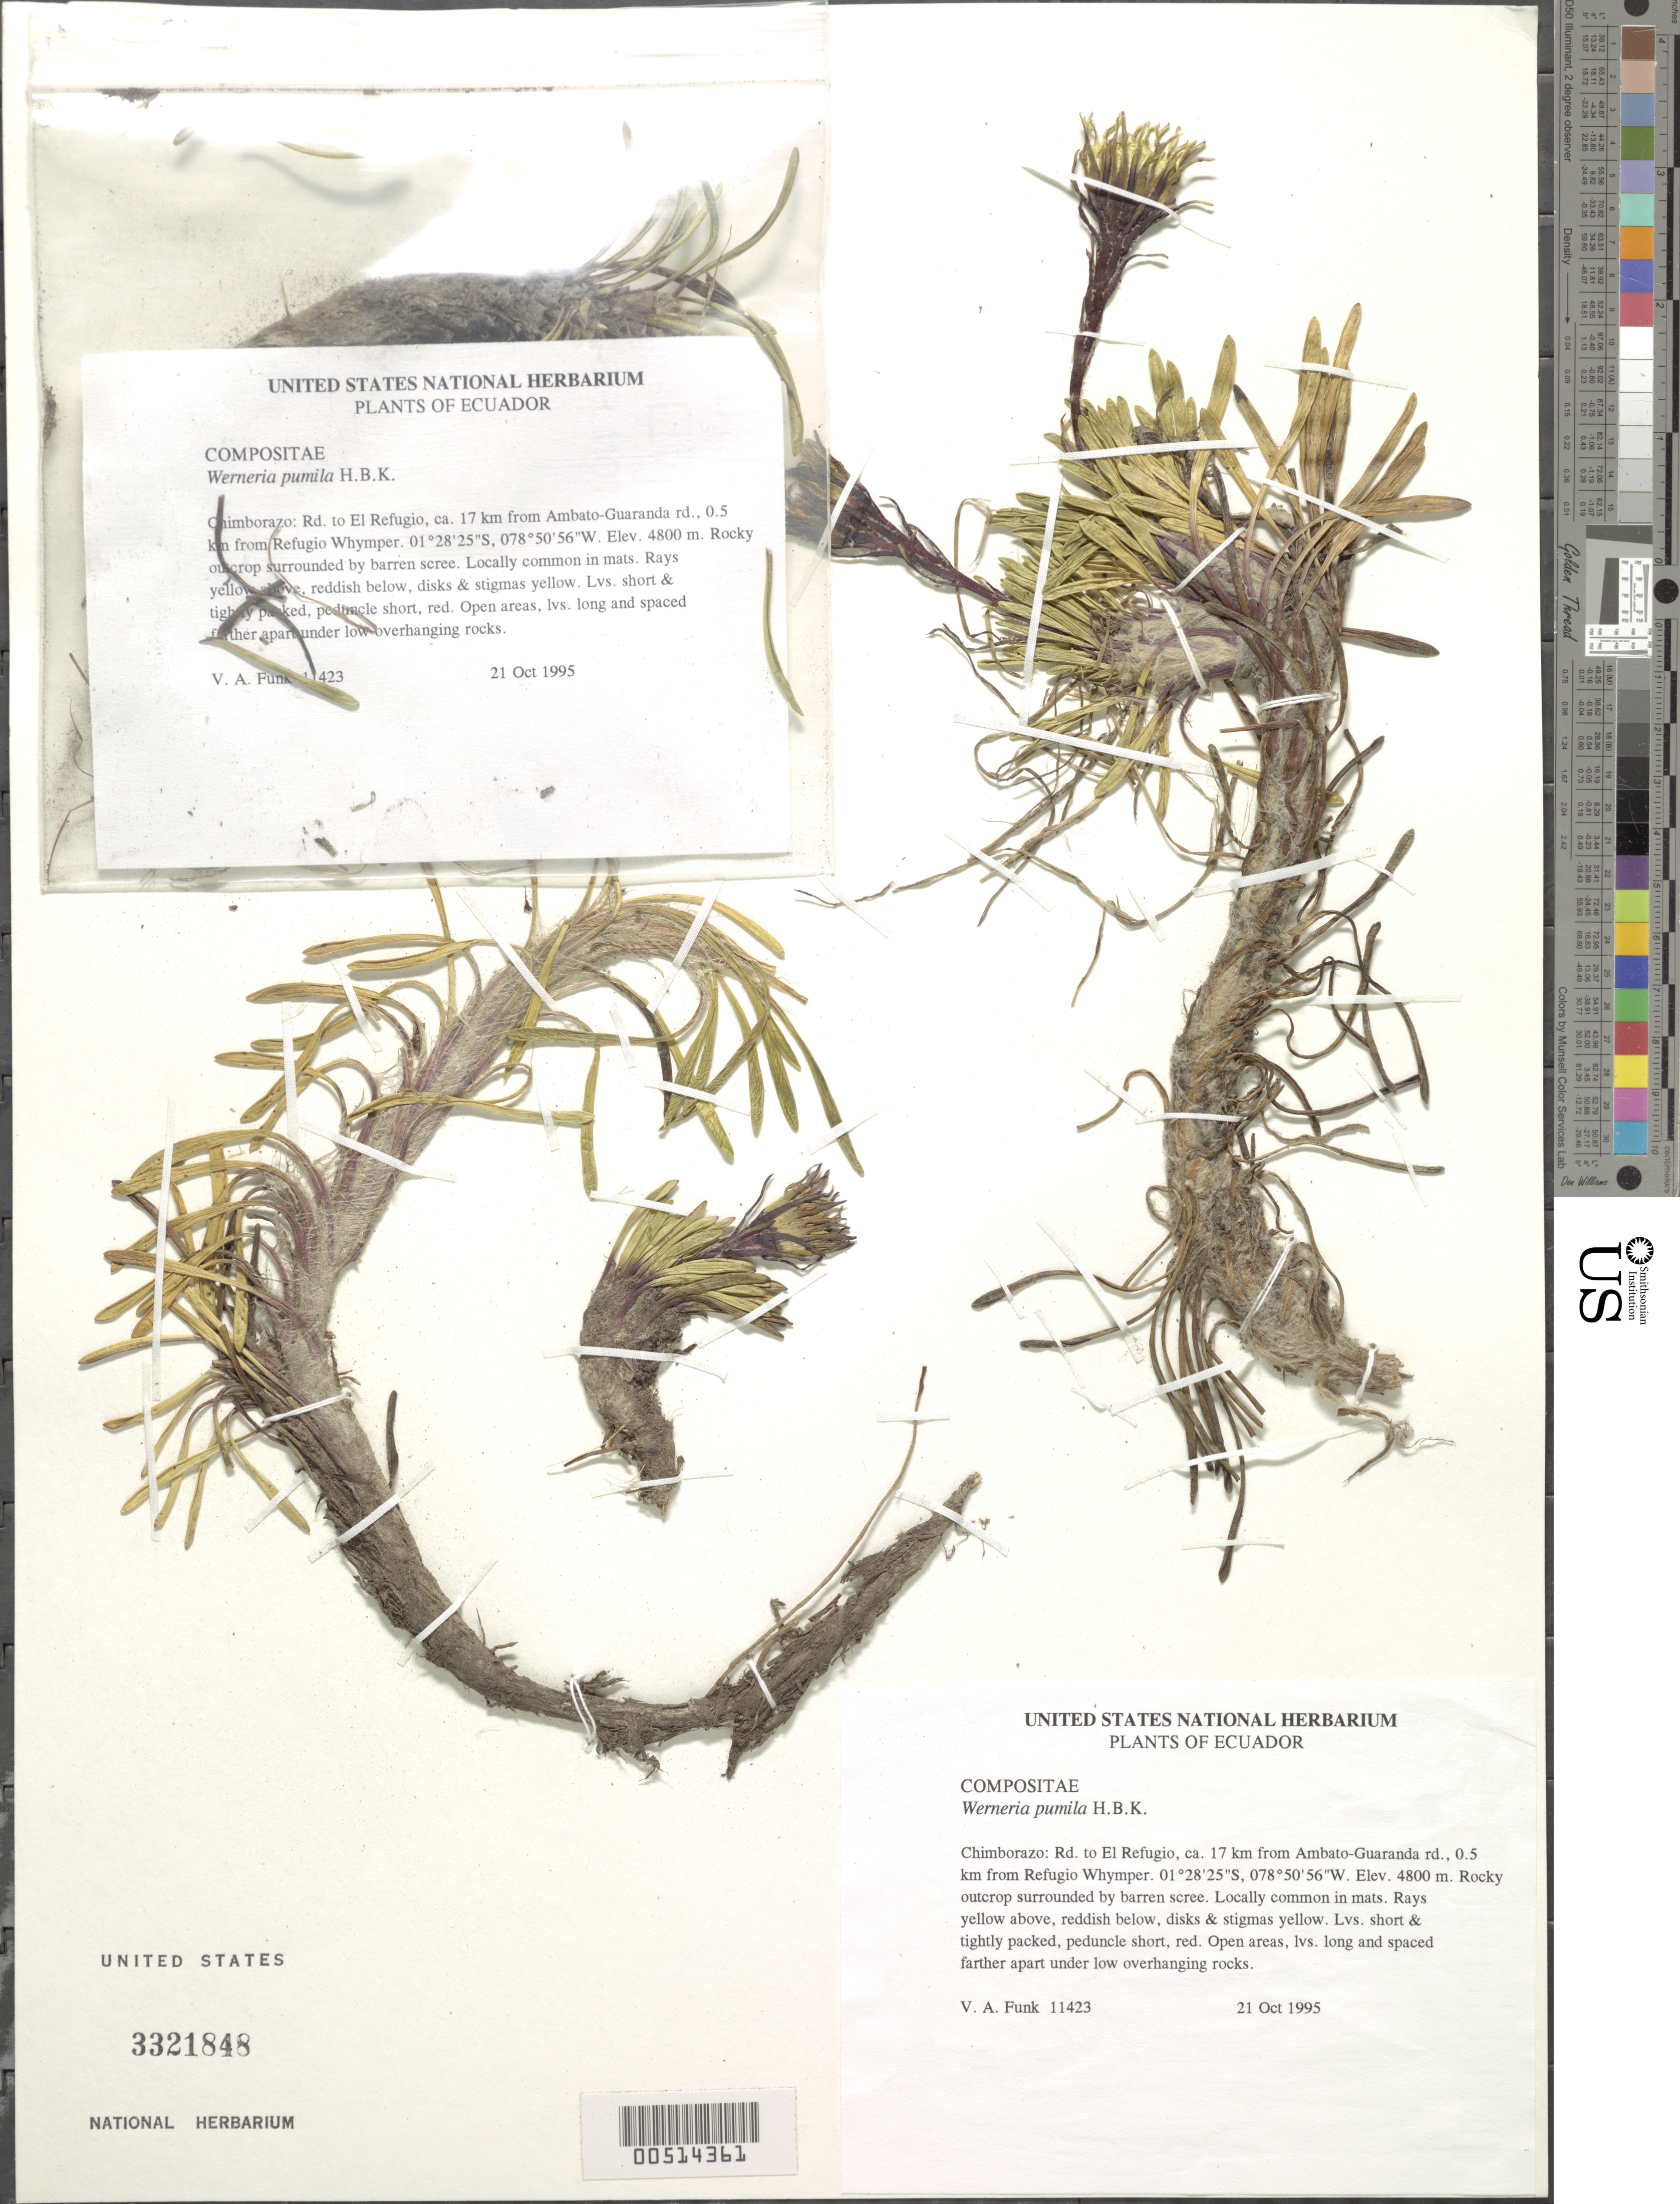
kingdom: Plantae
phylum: Tracheophyta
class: Magnoliopsida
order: Asterales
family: Asteraceae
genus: Werneria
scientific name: Werneria pumila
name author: Kunth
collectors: V. Funk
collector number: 11423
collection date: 1995-10-21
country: Ecuador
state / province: Chimborazo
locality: El Refugio road, ca. 17 km from Ambato-Guaranda rd., 0.5 km from Refugio Whymper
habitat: Rocky outcrop surrounded by barren scree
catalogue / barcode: US 3321848